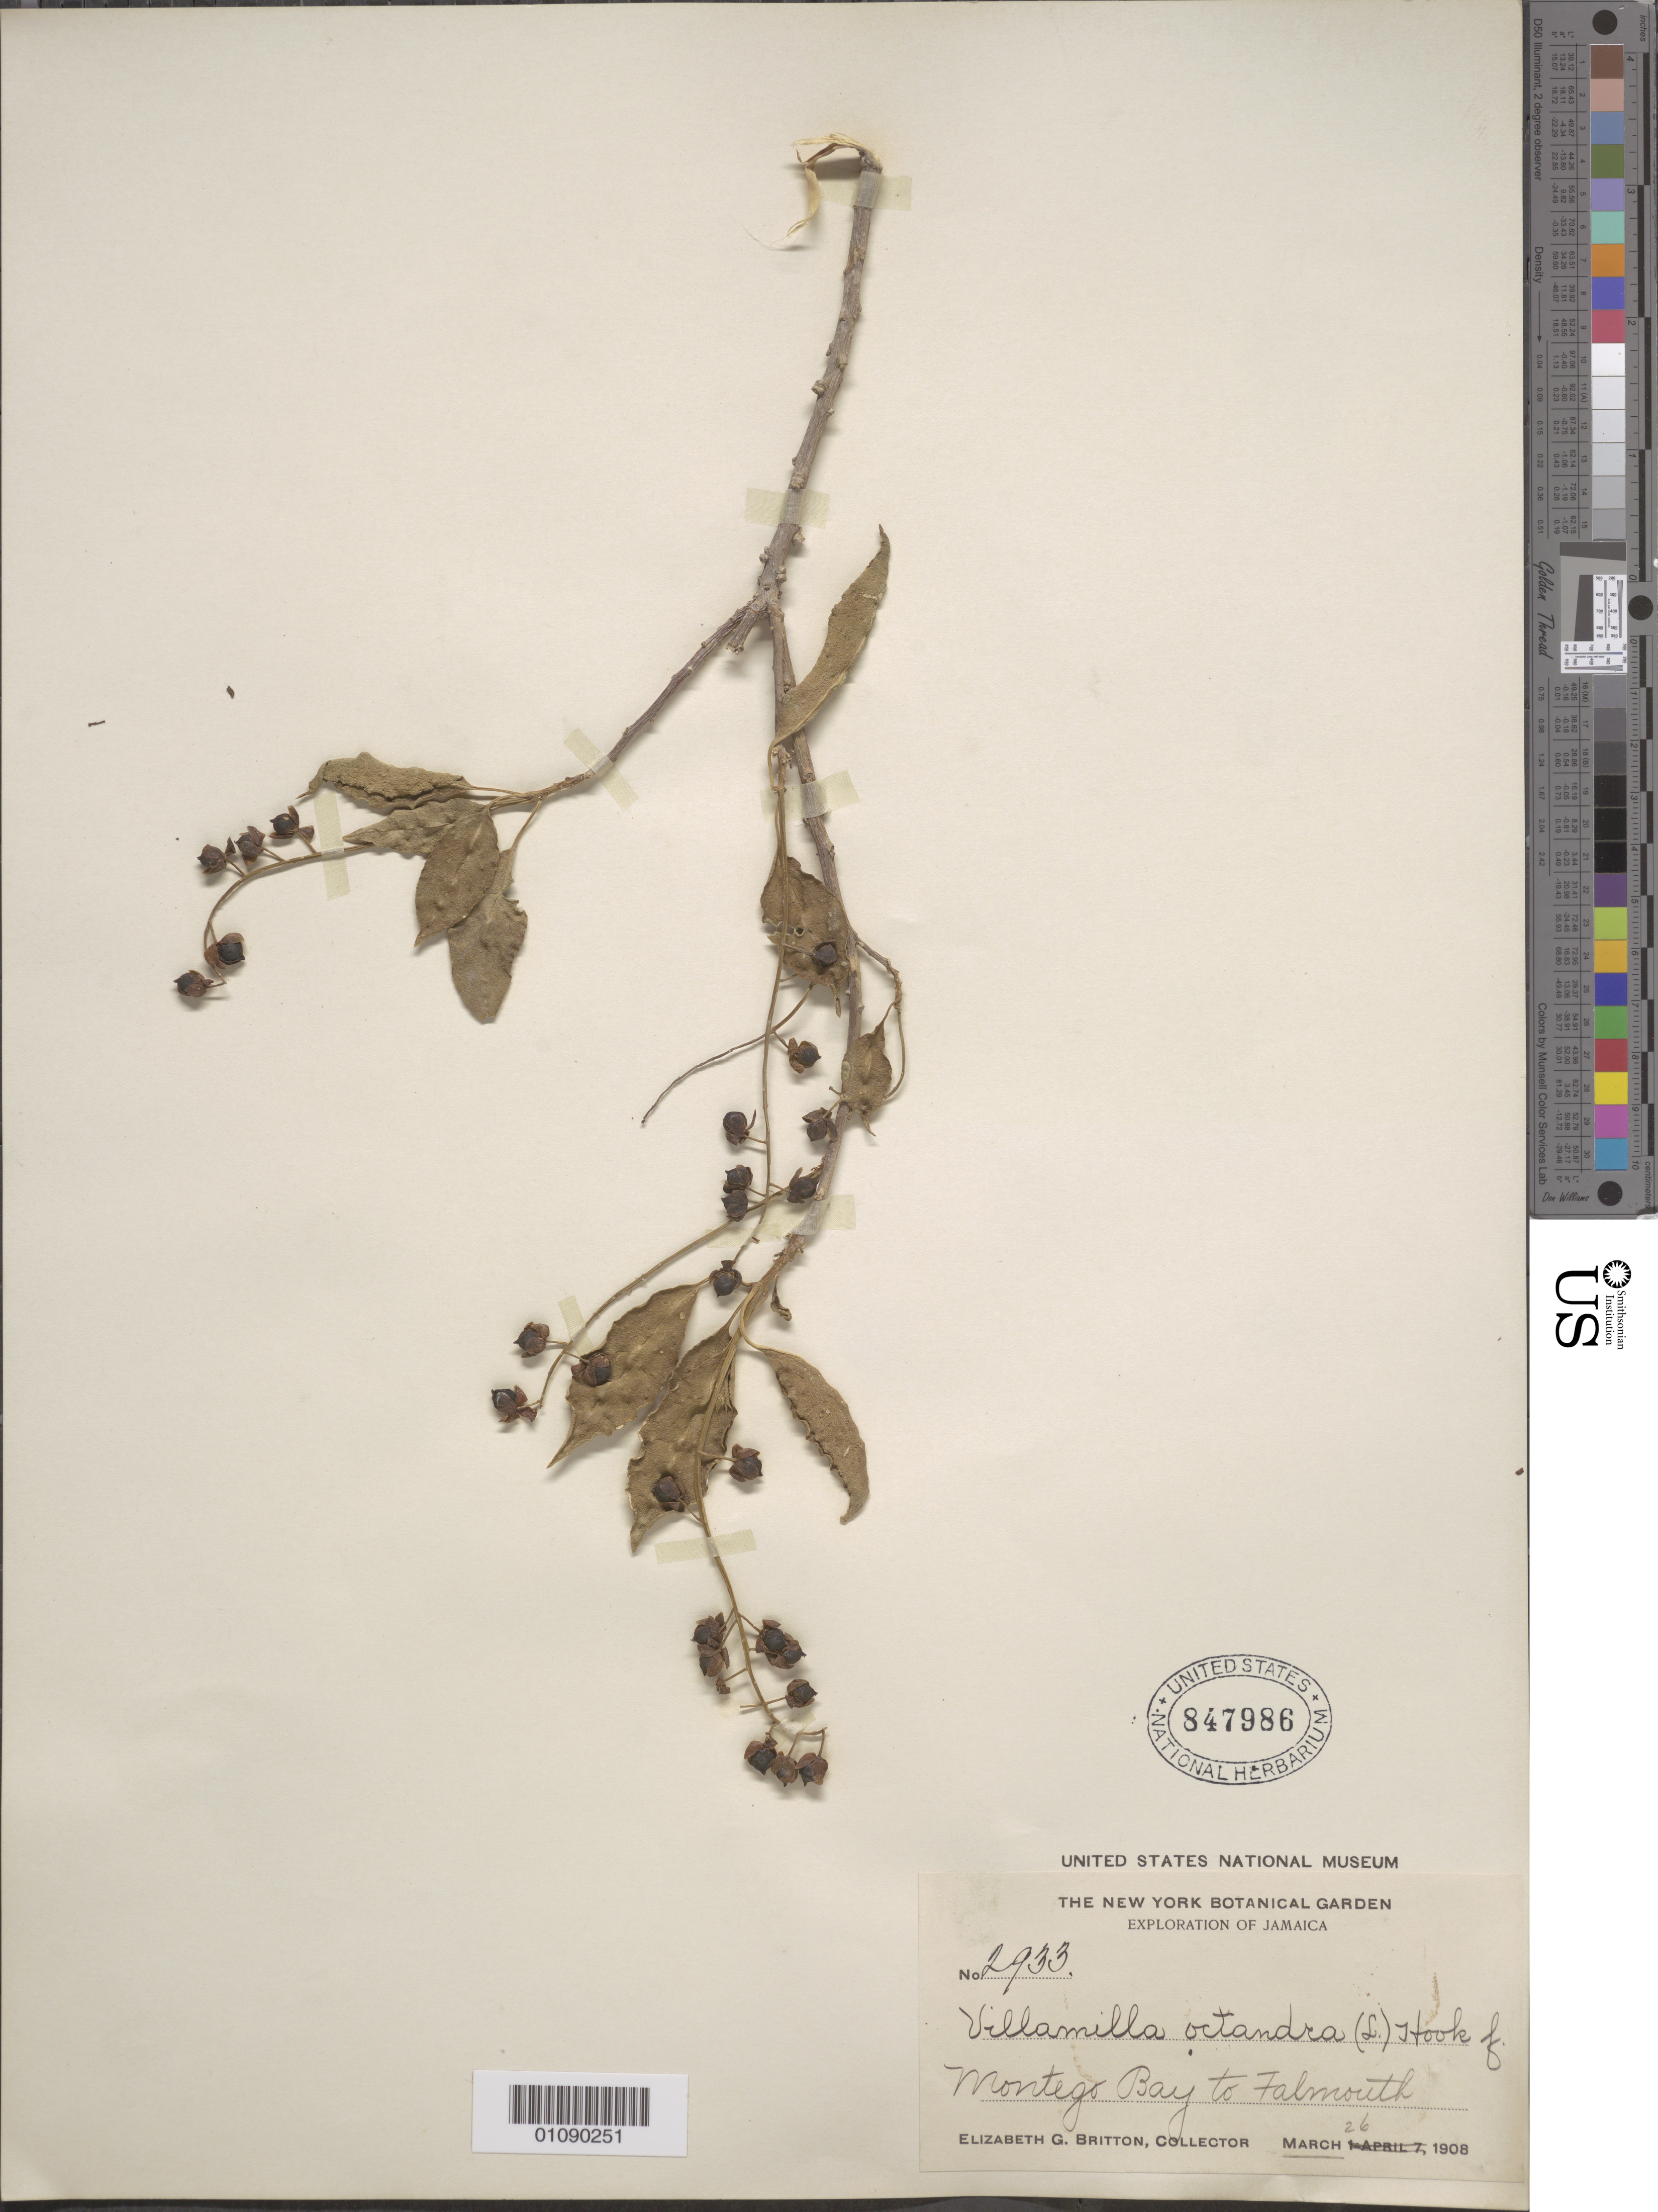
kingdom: Plantae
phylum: Tracheophyta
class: Magnoliopsida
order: Caryophyllales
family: Phytolaccaceae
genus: Trichostigma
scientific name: Trichostigma octandrum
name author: (L.) H. Walter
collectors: E. G. Britton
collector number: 2933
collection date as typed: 26 Mar 1906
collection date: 1906-03-26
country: Jamaica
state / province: Saint James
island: Jamaica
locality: Montego Bay to Falmouth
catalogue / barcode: US 847986